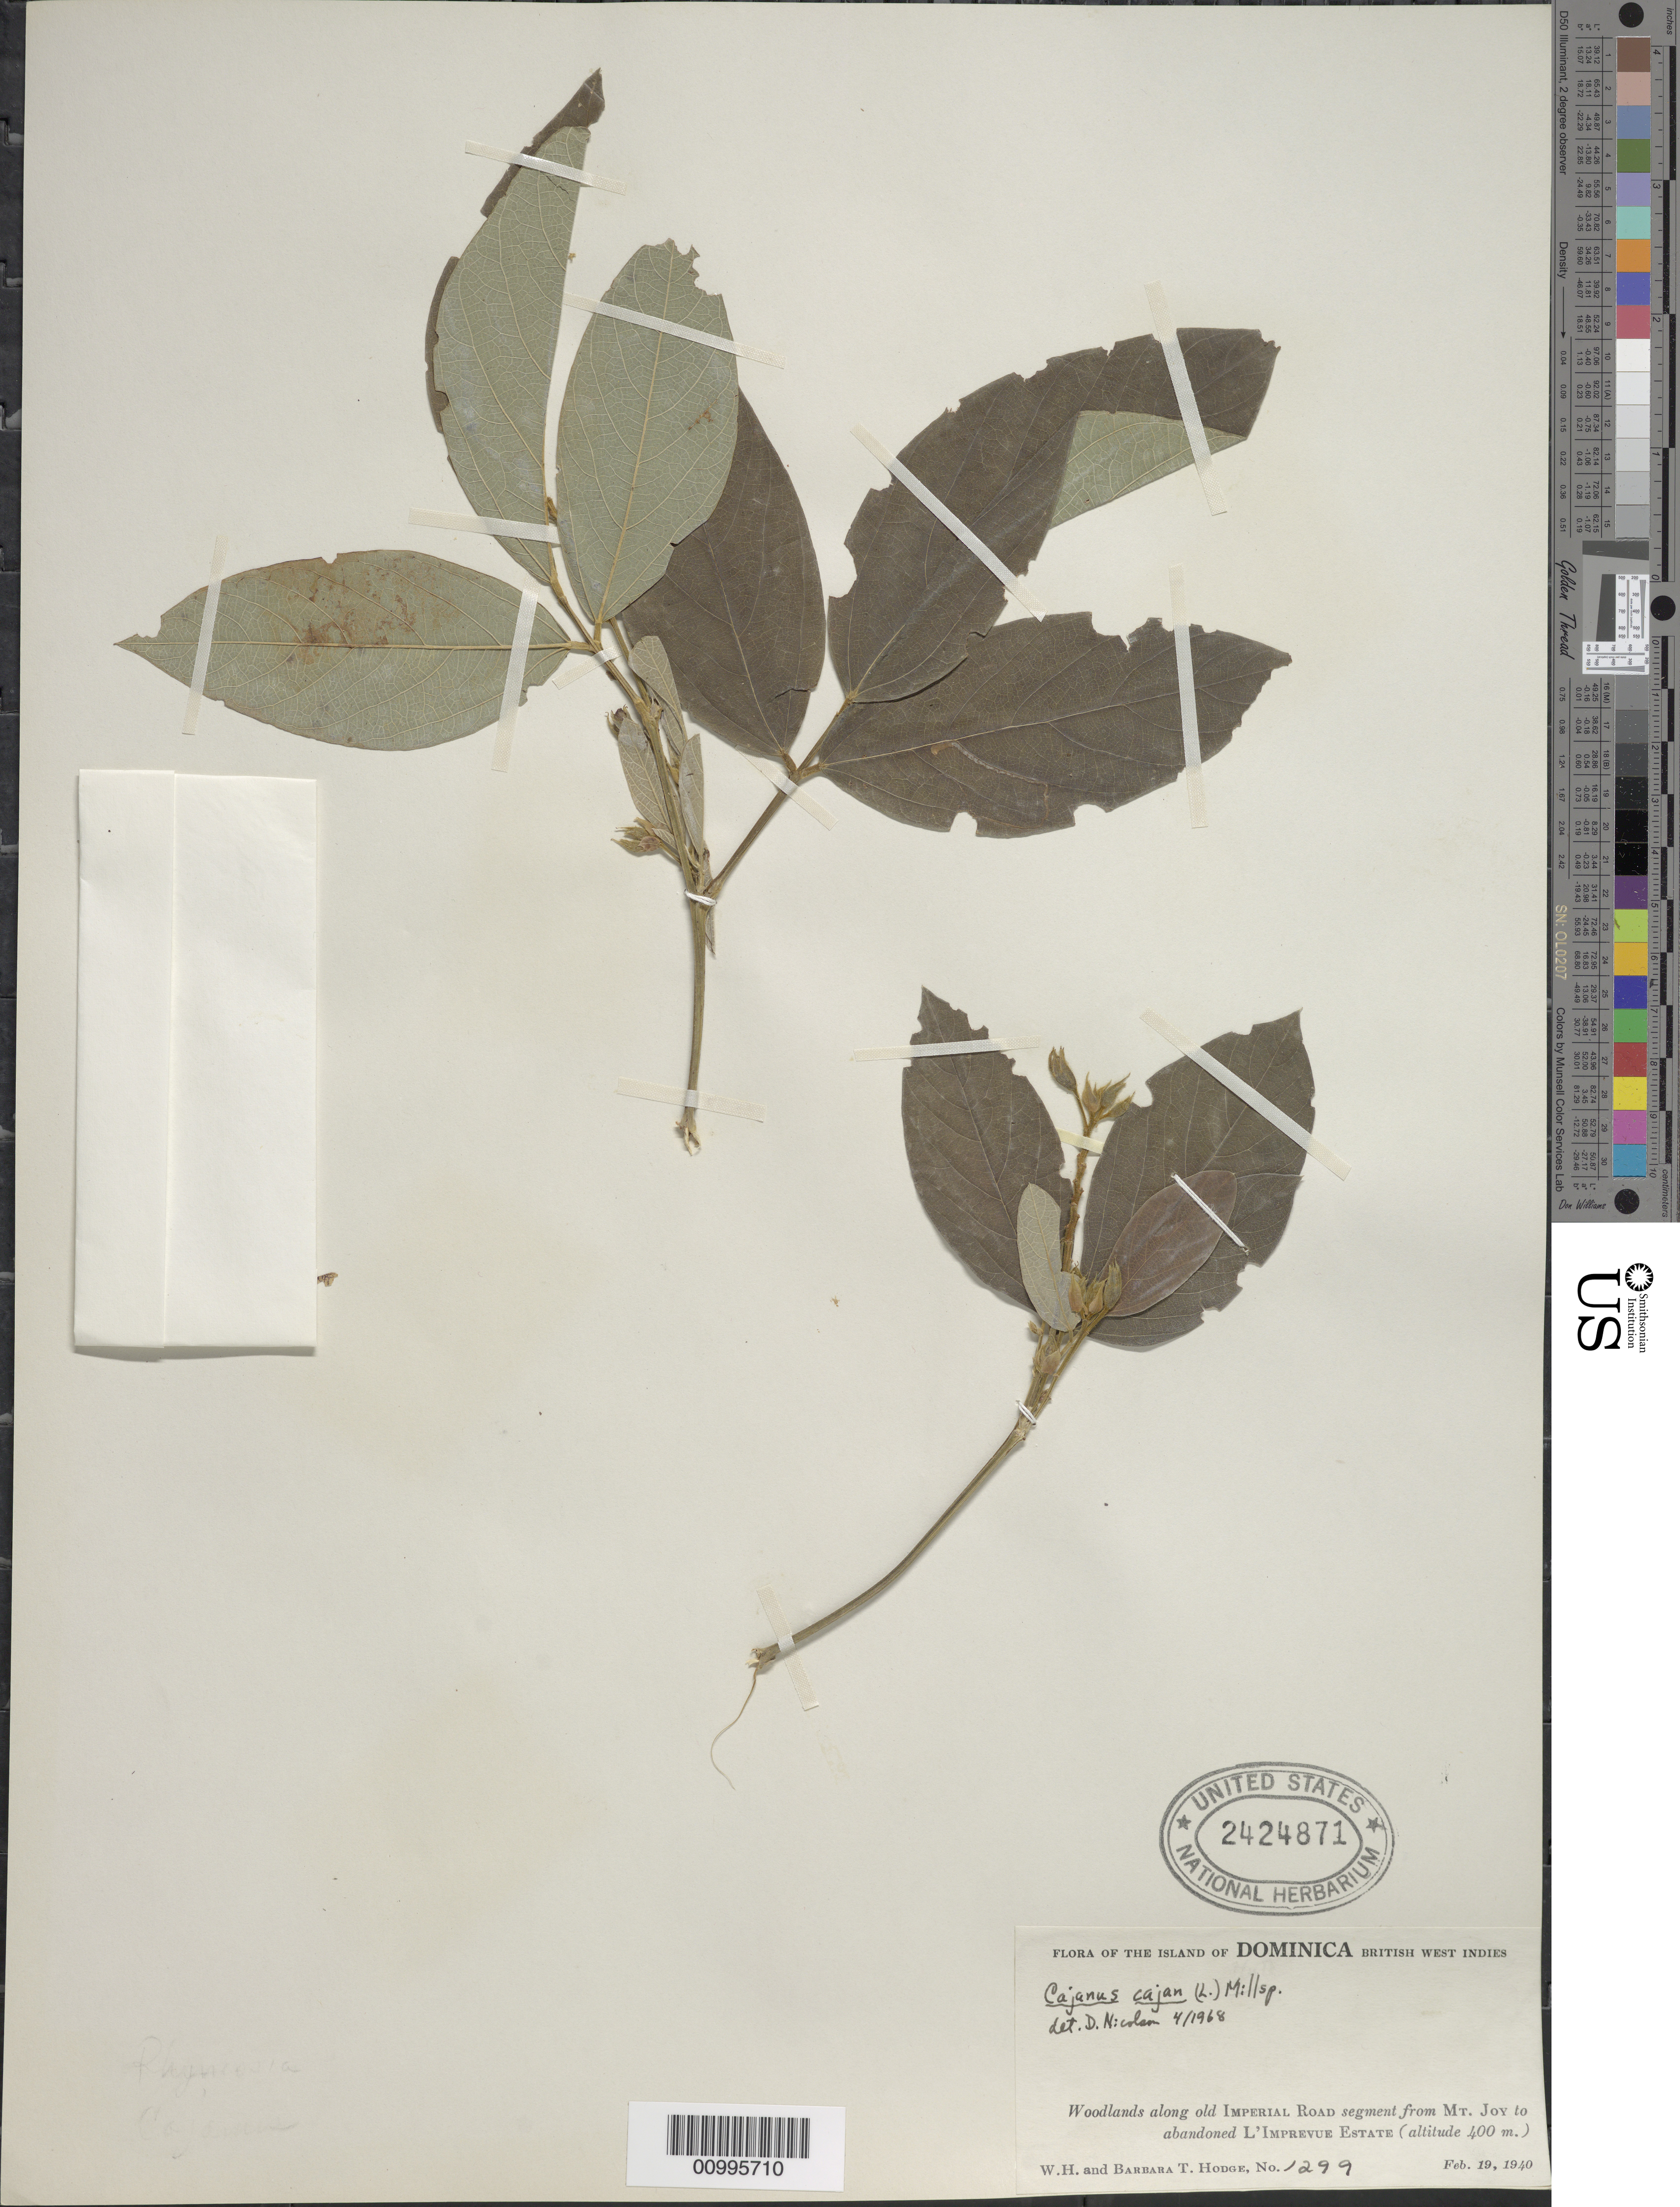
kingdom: Plantae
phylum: Tracheophyta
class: Magnoliopsida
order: Fabales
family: Fabaceae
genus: Cajanus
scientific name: Cajanus cajan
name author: (L.) Huth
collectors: W. Hodge & B. Hodge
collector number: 1299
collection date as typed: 19 Feb 1940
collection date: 1940-02-19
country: Dominica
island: Dominica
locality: Woodlands along old Imperial Road segment from Mt. Joy to abandoned L'Imprevue Estate.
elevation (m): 400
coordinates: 0 N, 0 E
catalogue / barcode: US 2424871